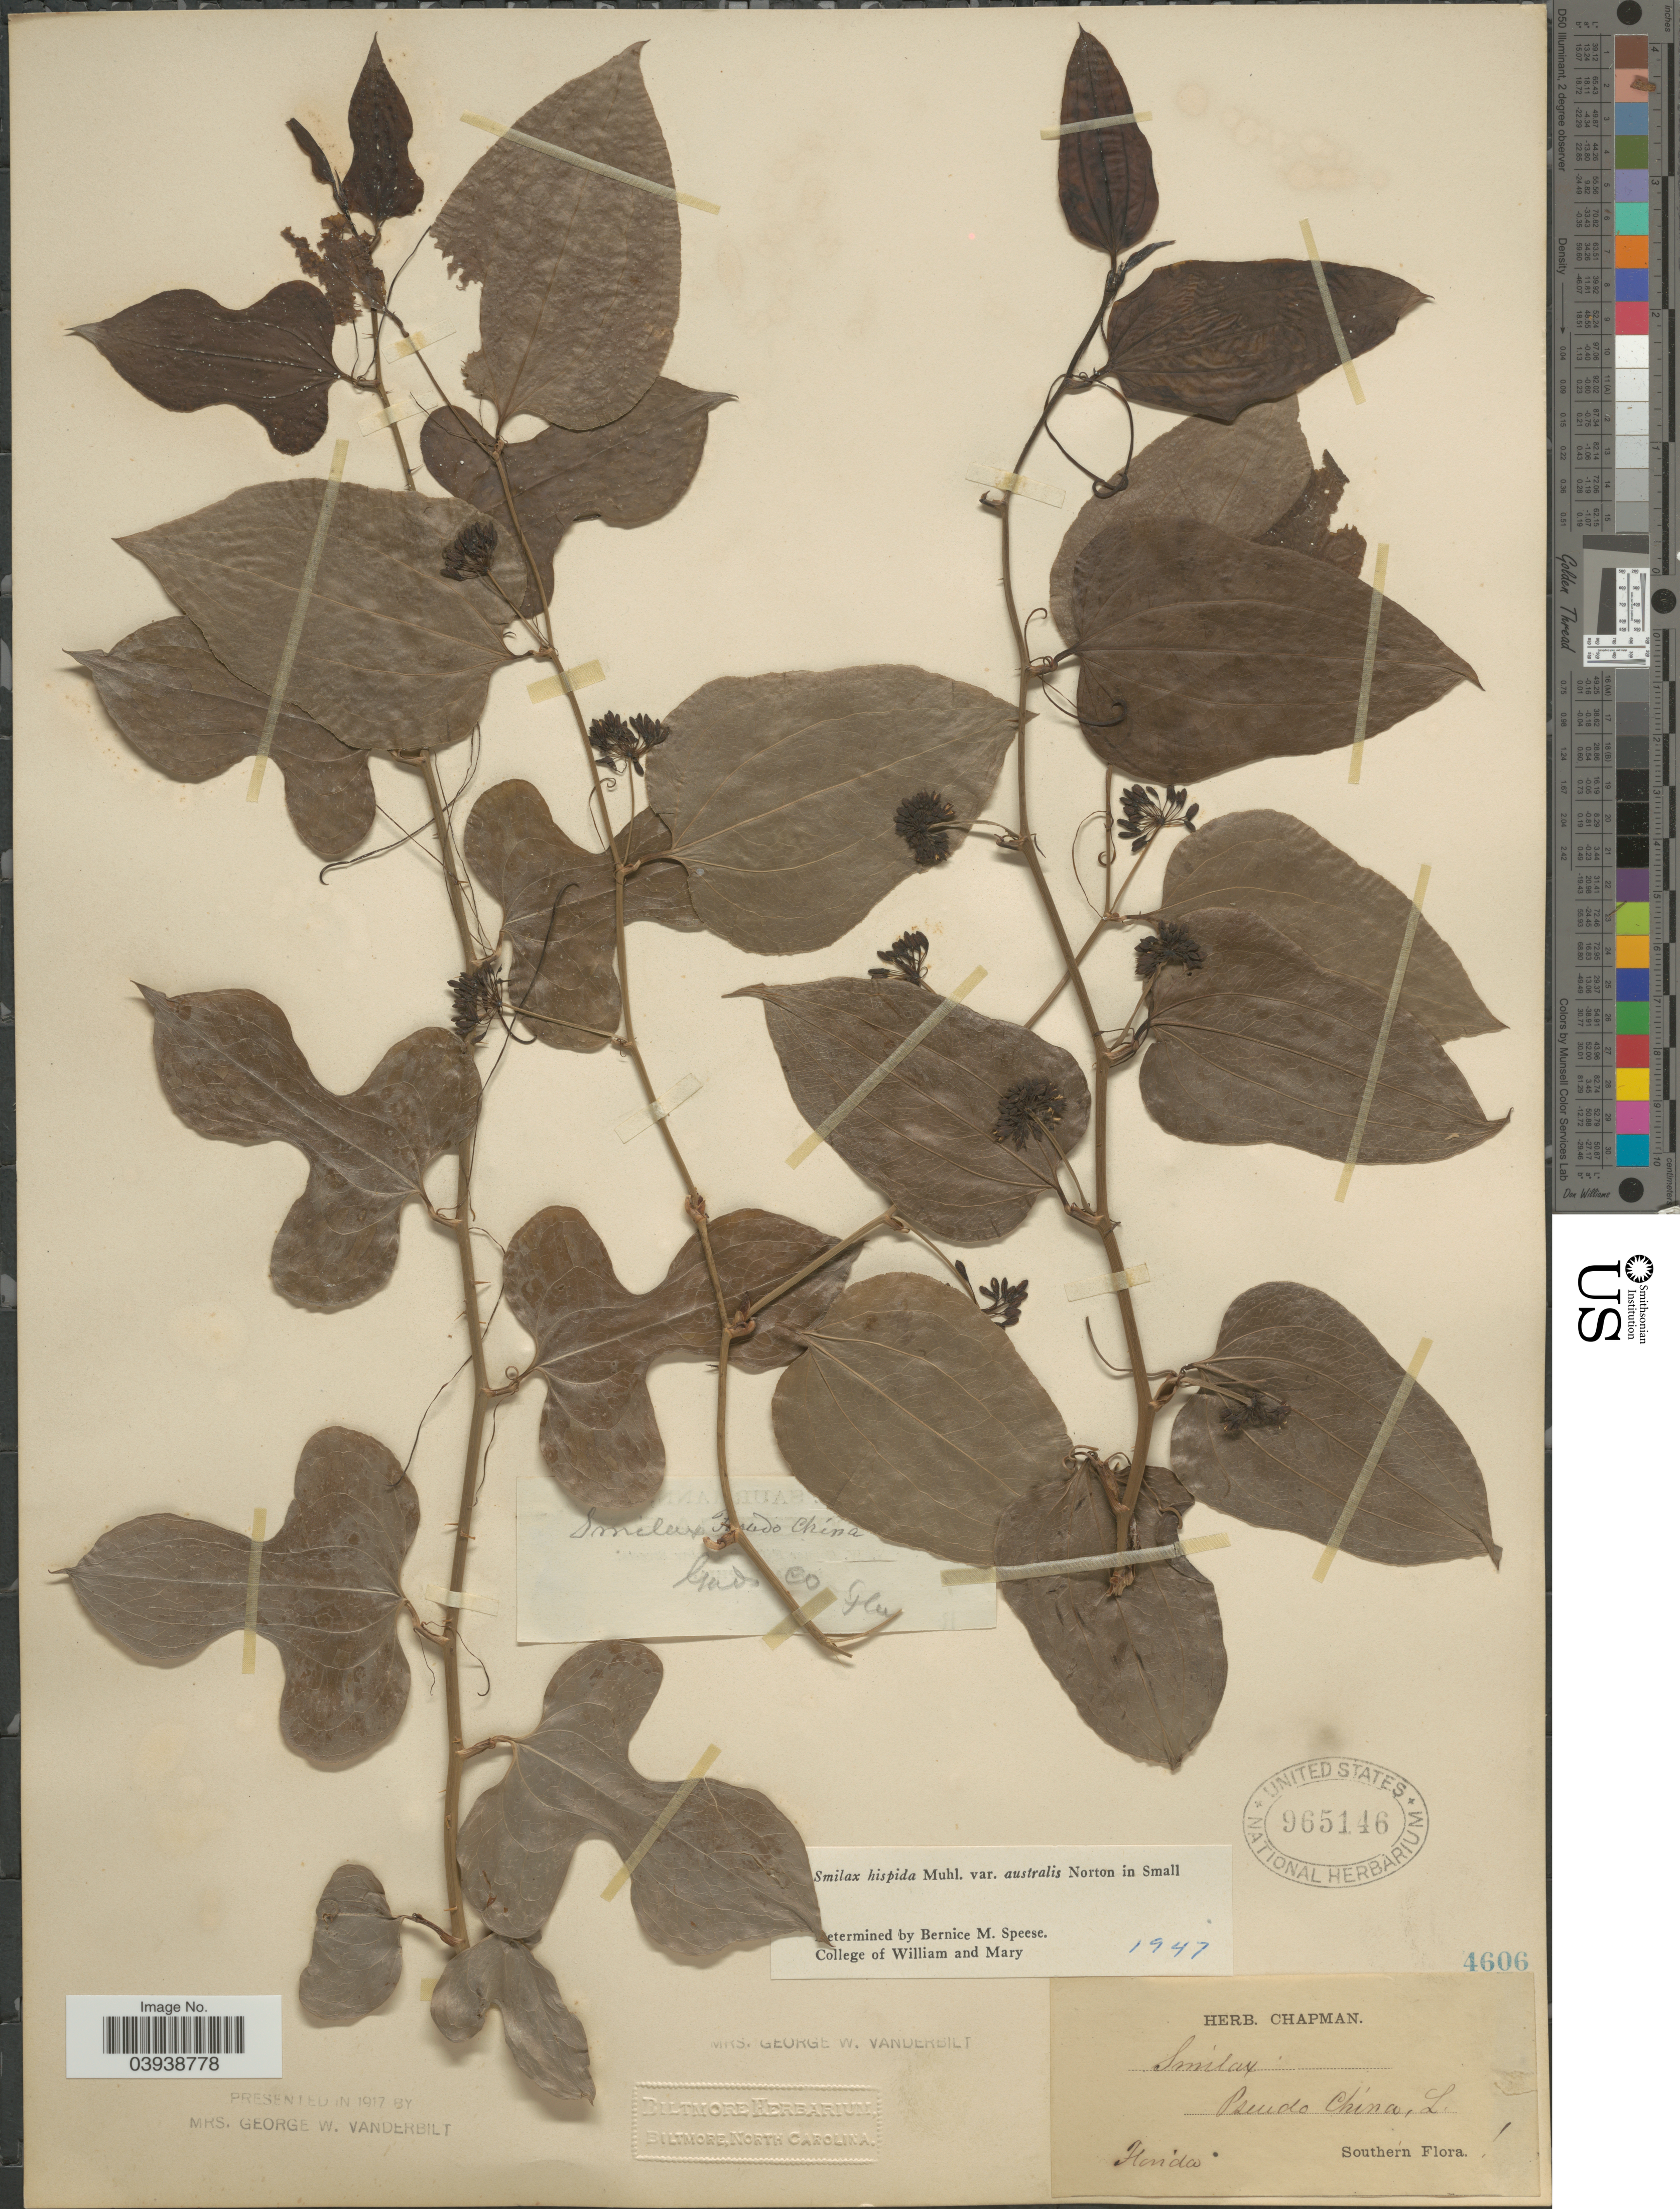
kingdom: Plantae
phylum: Tracheophyta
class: Liliopsida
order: Liliales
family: Smilacaceae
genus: Smilax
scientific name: Smilax hispida var. australis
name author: Small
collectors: ex herb. Chapman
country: United States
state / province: Florida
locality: Gads Co. Southern.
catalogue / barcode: US 965146